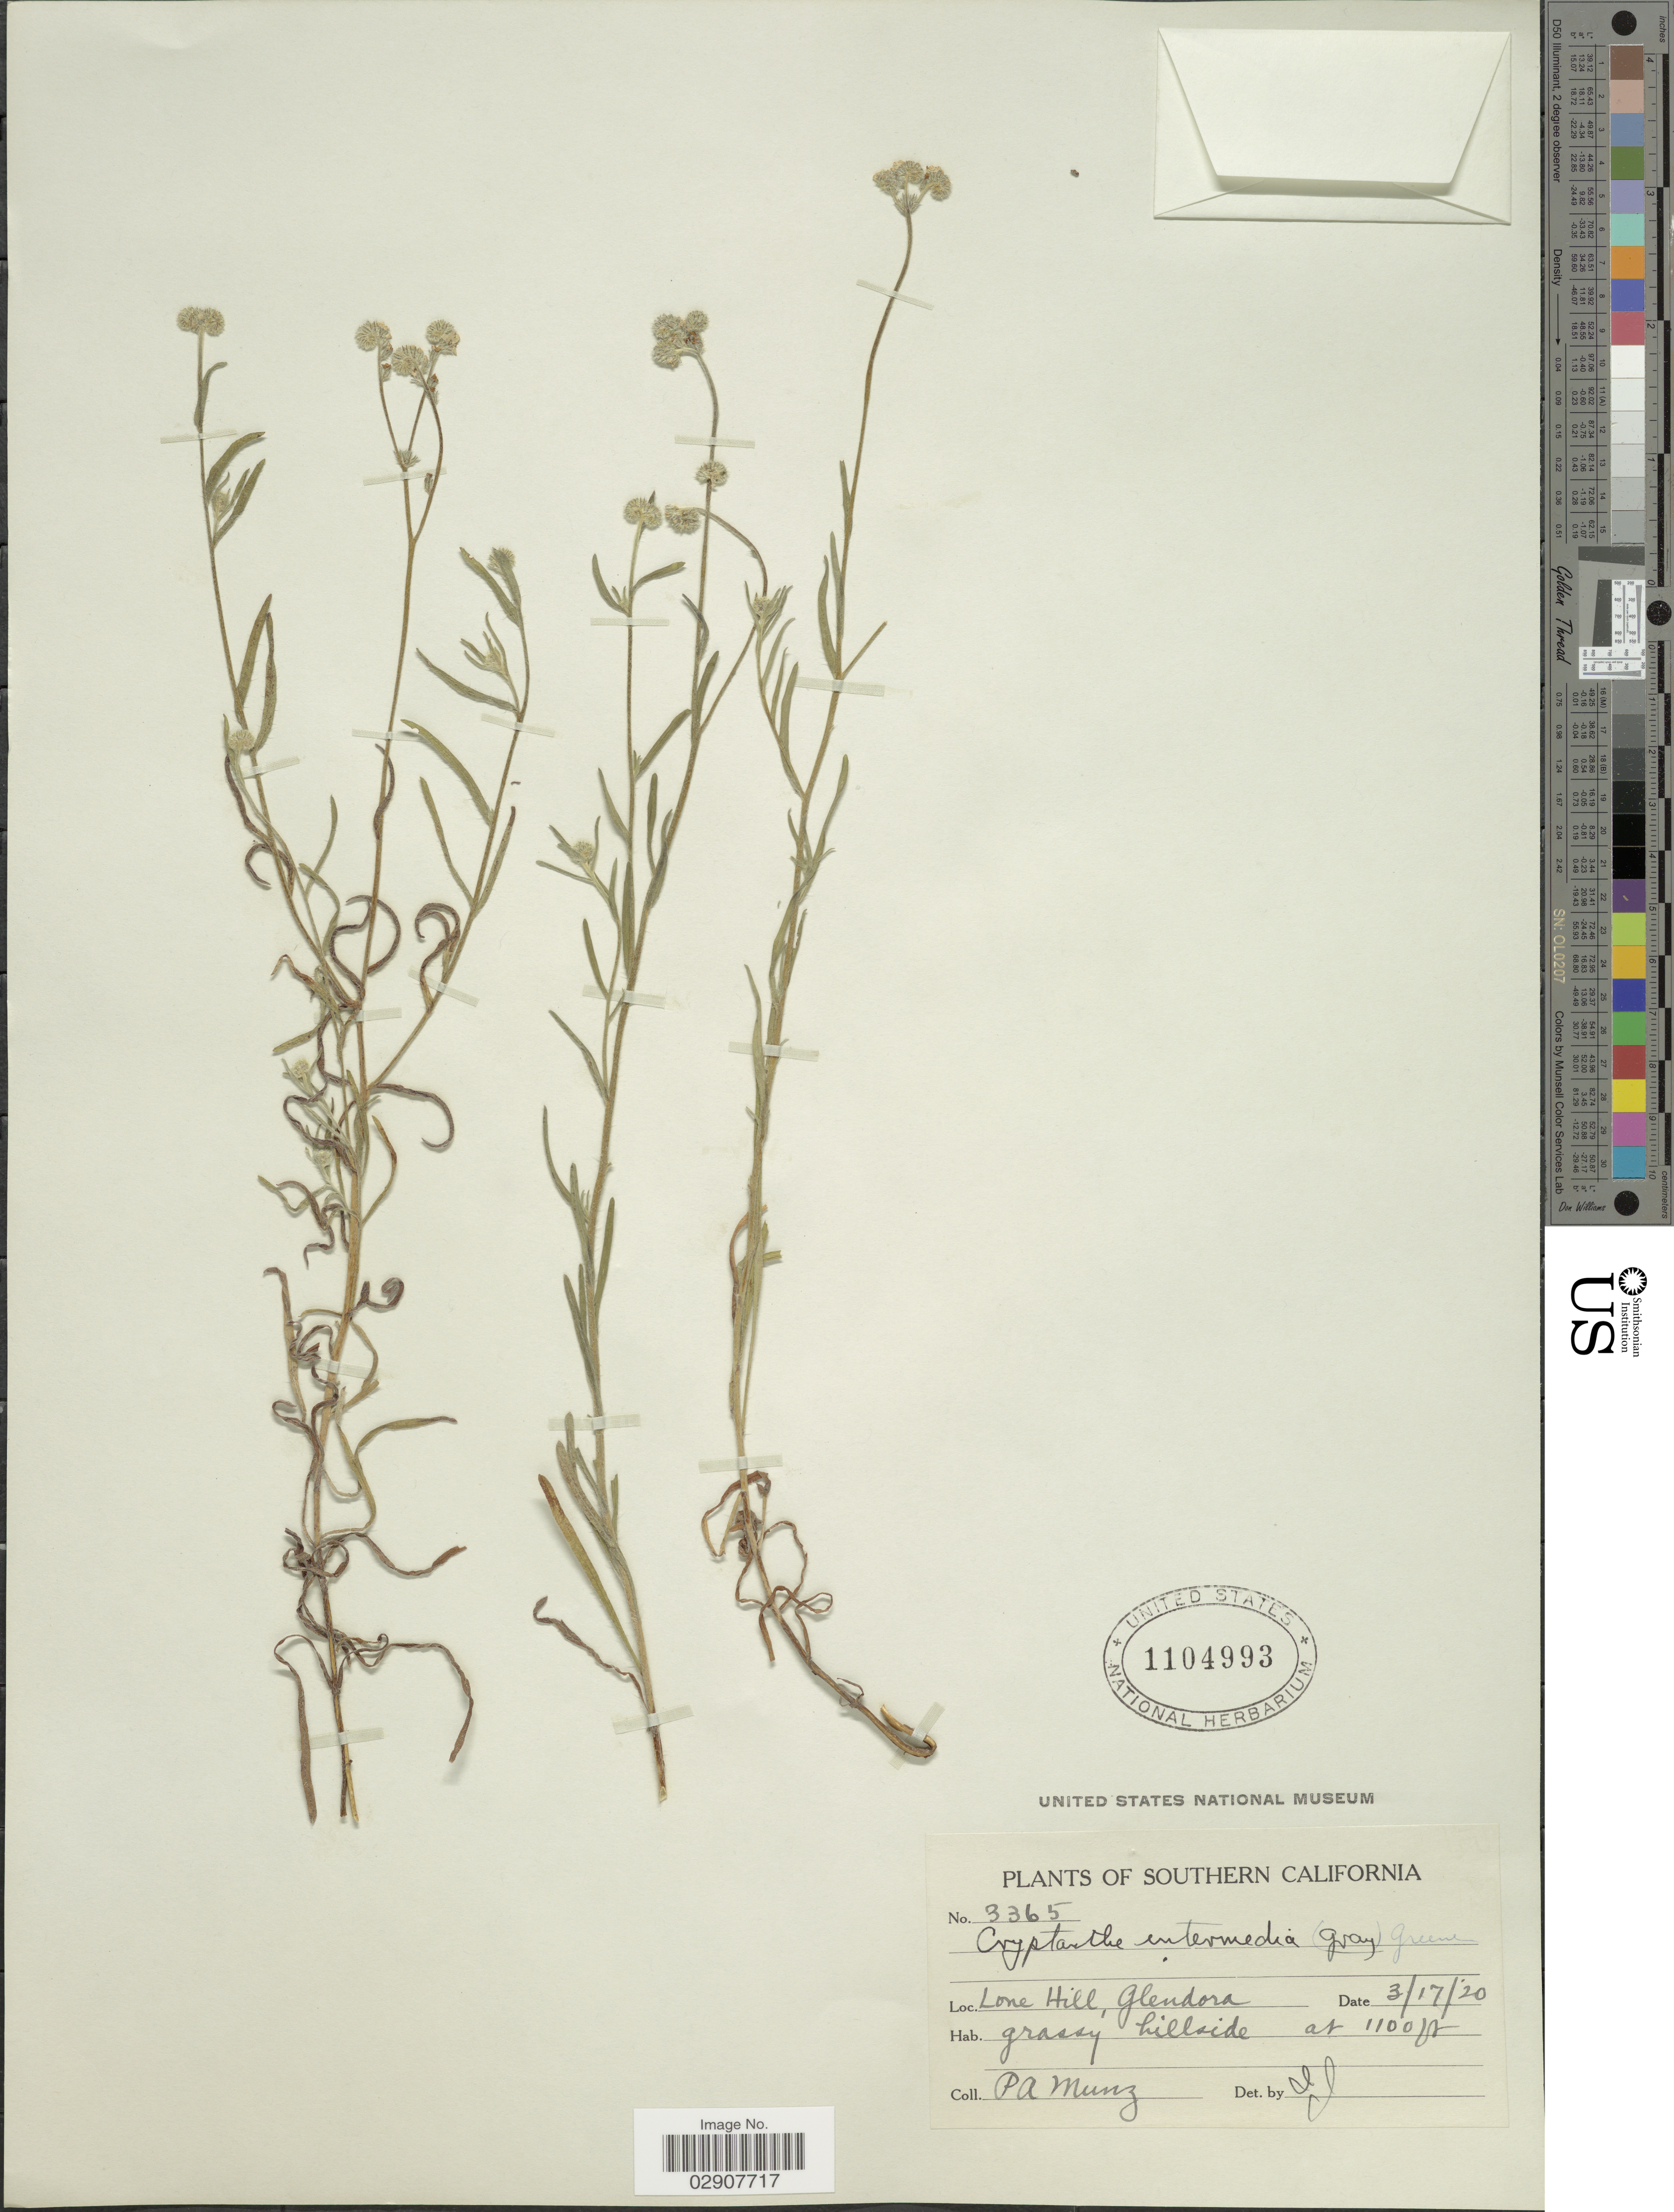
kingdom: Plantae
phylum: Tracheophyta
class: Magnoliopsida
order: Boraginales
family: Boraginaceae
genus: Cryptantha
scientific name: Cryptantha intermedia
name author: (A. Gray) Greene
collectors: P. A. Munz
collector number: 3365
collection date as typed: Transcribed d/m/y: 17/3/20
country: United States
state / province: California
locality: Southern California, Lone Hill, Glendora.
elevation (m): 335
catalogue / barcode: US 1104993